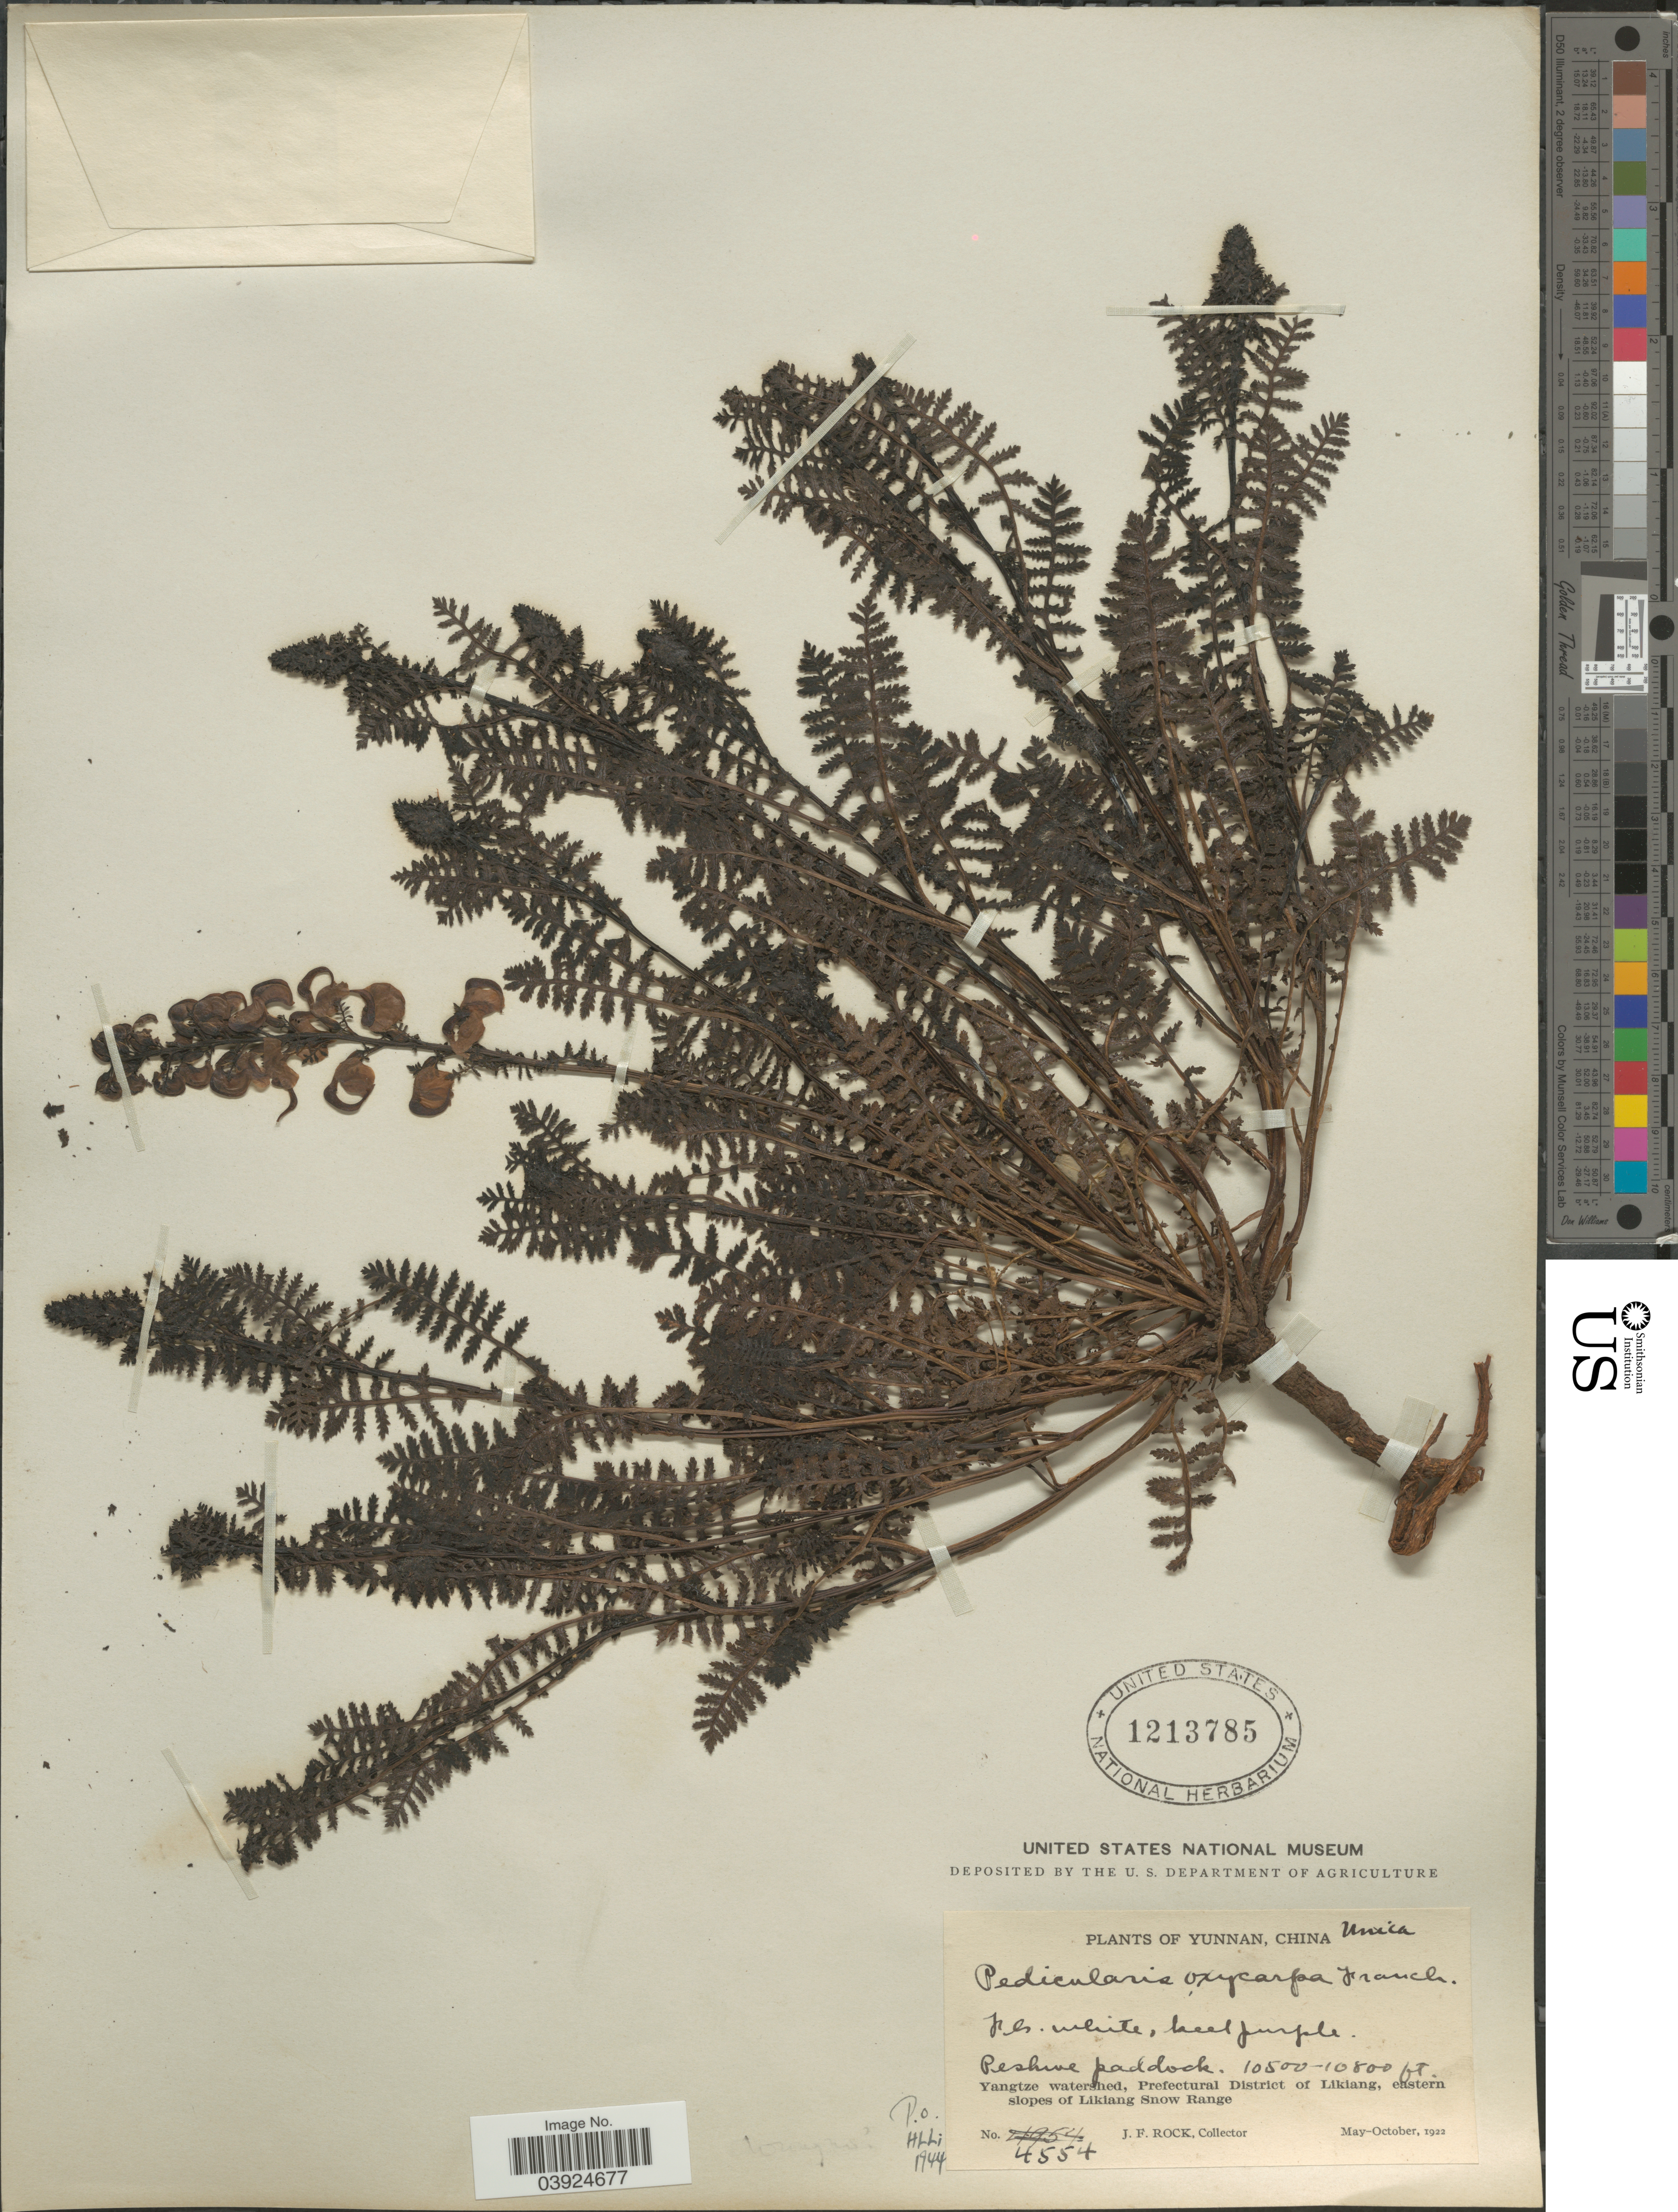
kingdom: Plantae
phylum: Tracheophyta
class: Magnoliopsida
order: Lamiales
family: Orobanchaceae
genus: Pedicularis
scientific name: Pedicularis oxycarpa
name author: Franch. ex Maxim.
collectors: J. Rock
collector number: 4554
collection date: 1922-05/1922-10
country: China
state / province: Yunnan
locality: Peshwe paddock. Yangtze watershed, Prefectural District of Likiang, eastern slopes of Likiang Snow Range.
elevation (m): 3200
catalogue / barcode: US 1213785